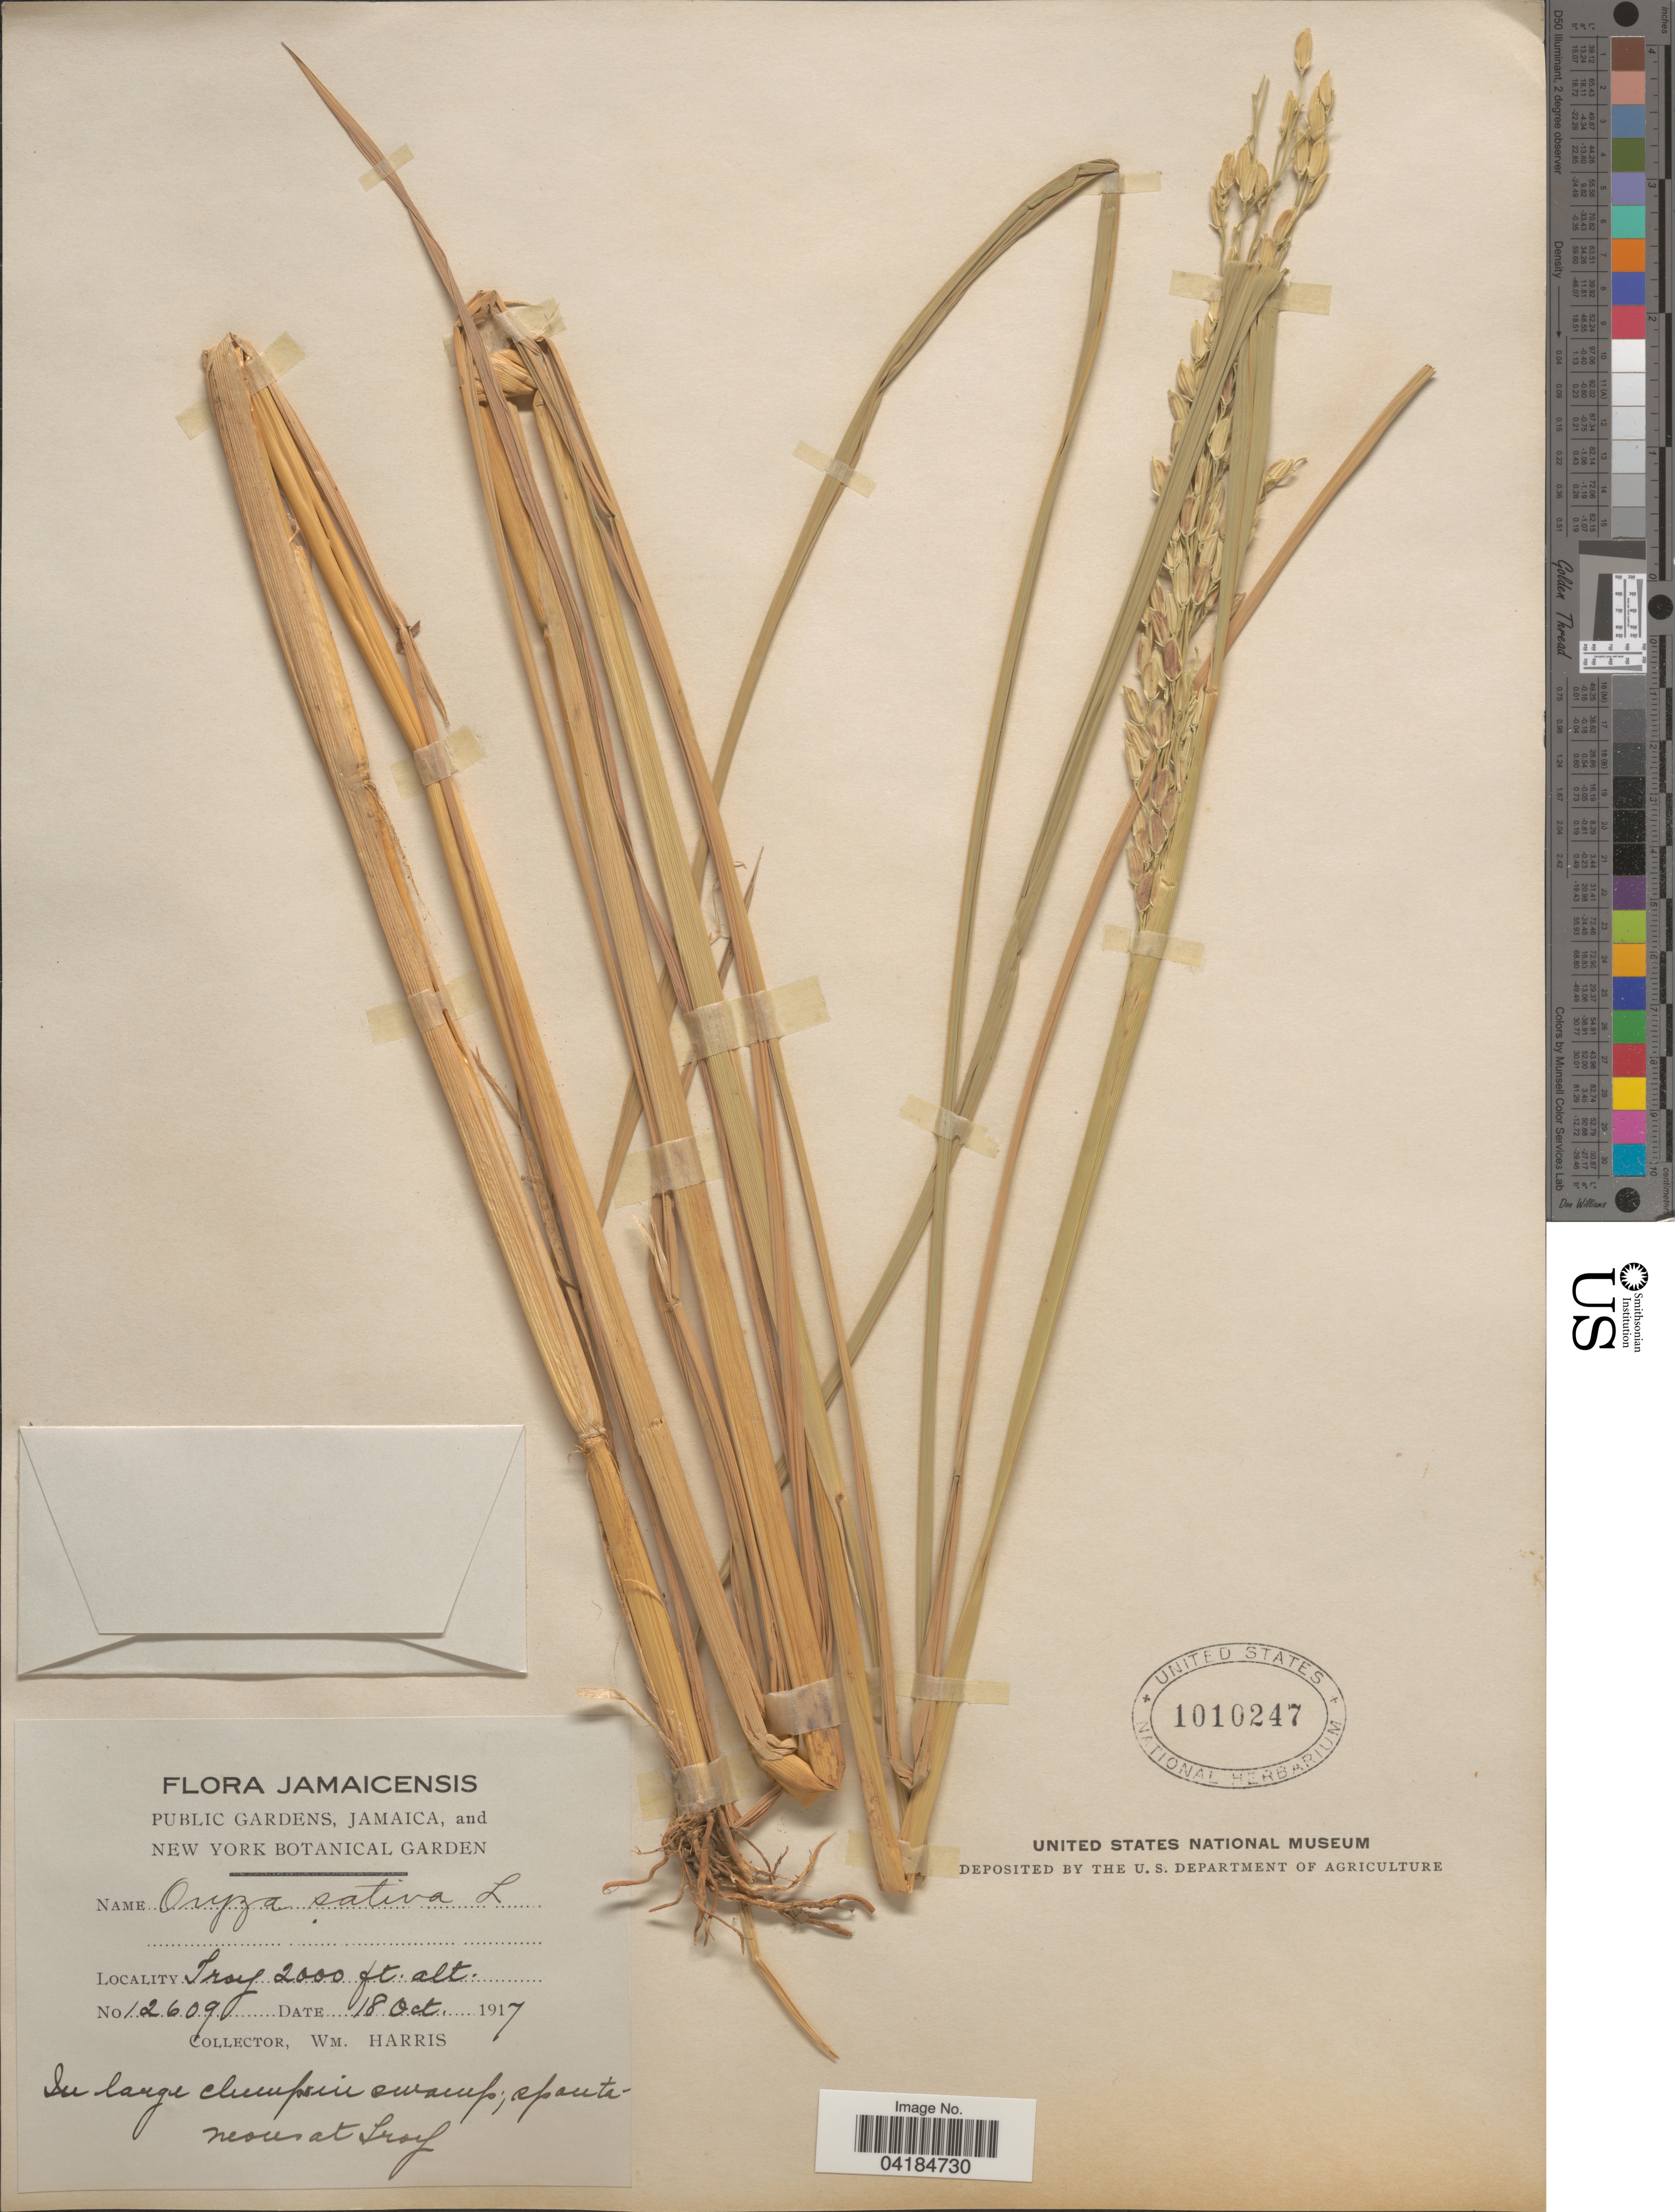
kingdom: Plantae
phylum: Tracheophyta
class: Liliopsida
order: Poales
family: Poaceae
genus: Oryza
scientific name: Oryza sativa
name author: L.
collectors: W. H. Harris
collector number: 12609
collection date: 1917-10-18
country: Jamaica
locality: Troy.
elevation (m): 610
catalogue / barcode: US 1010247